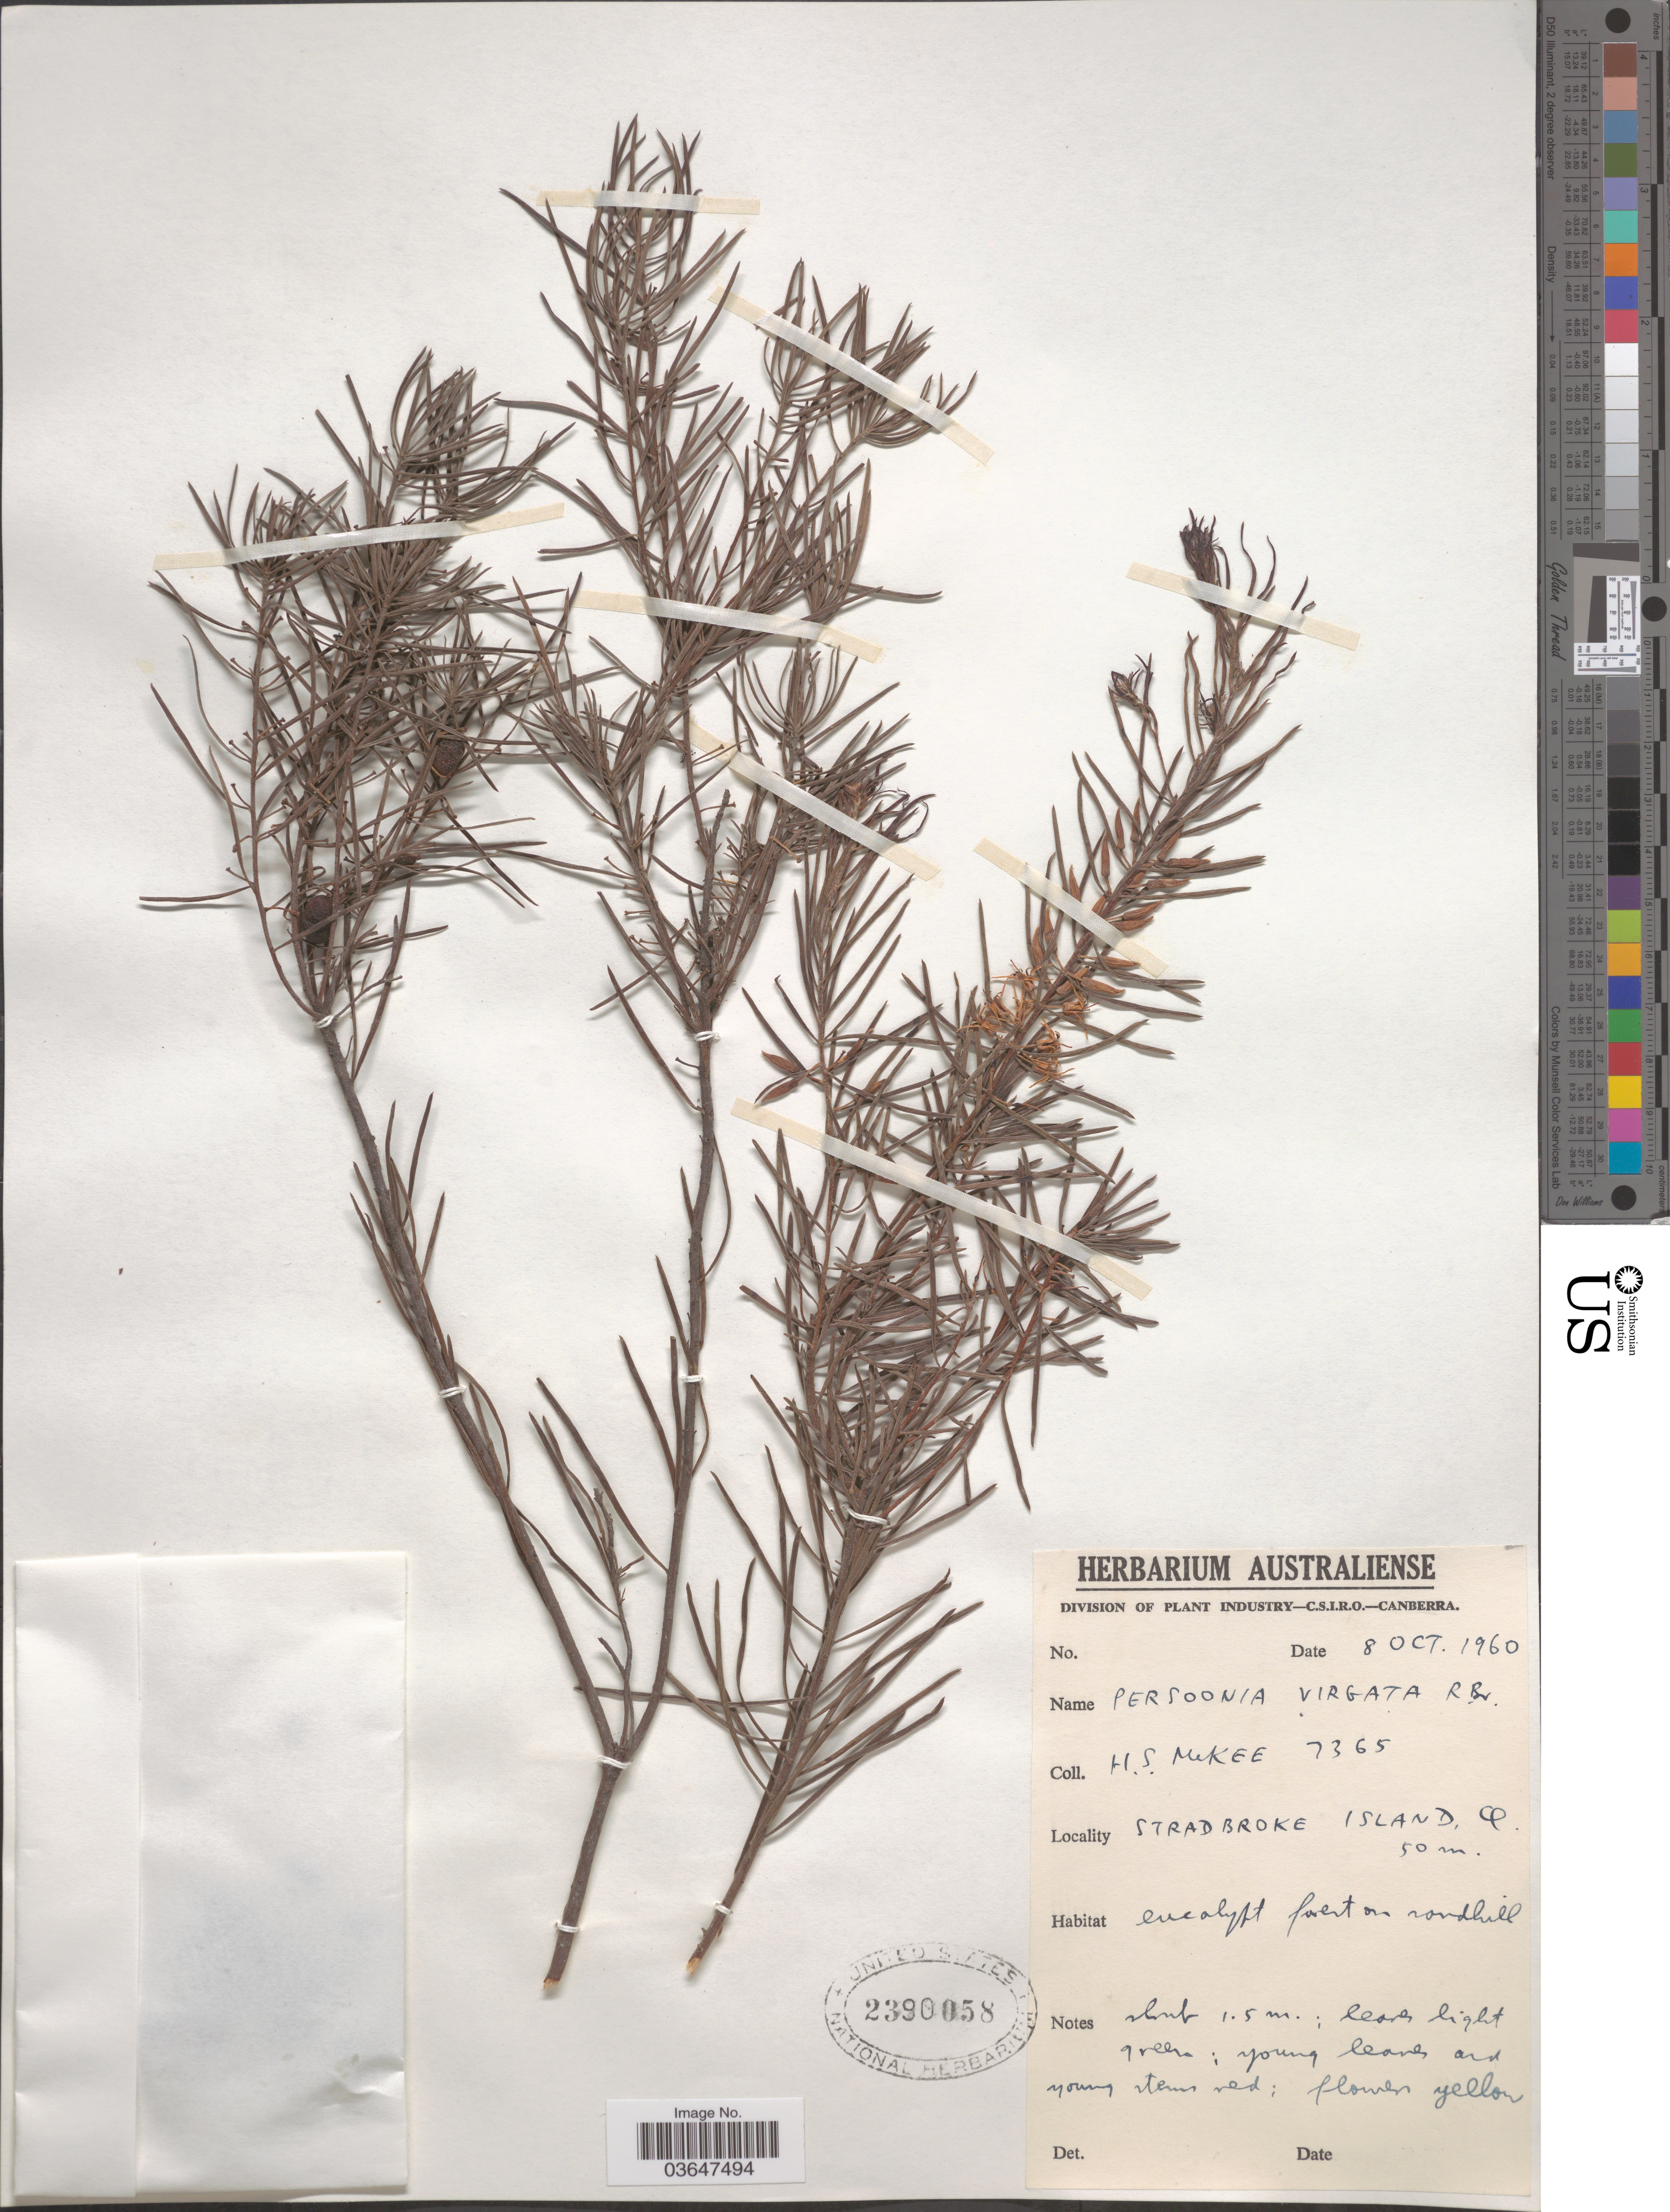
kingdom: Plantae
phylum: Tracheophyta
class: Magnoliopsida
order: Proteales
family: Proteaceae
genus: Persoonia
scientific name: Persoonia virgata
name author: R. Br.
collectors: H. S. McKee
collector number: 7365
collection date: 1960-10-08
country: Australia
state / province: Queensland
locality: Stradbroke Island, Q.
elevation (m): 50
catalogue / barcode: US 2390058